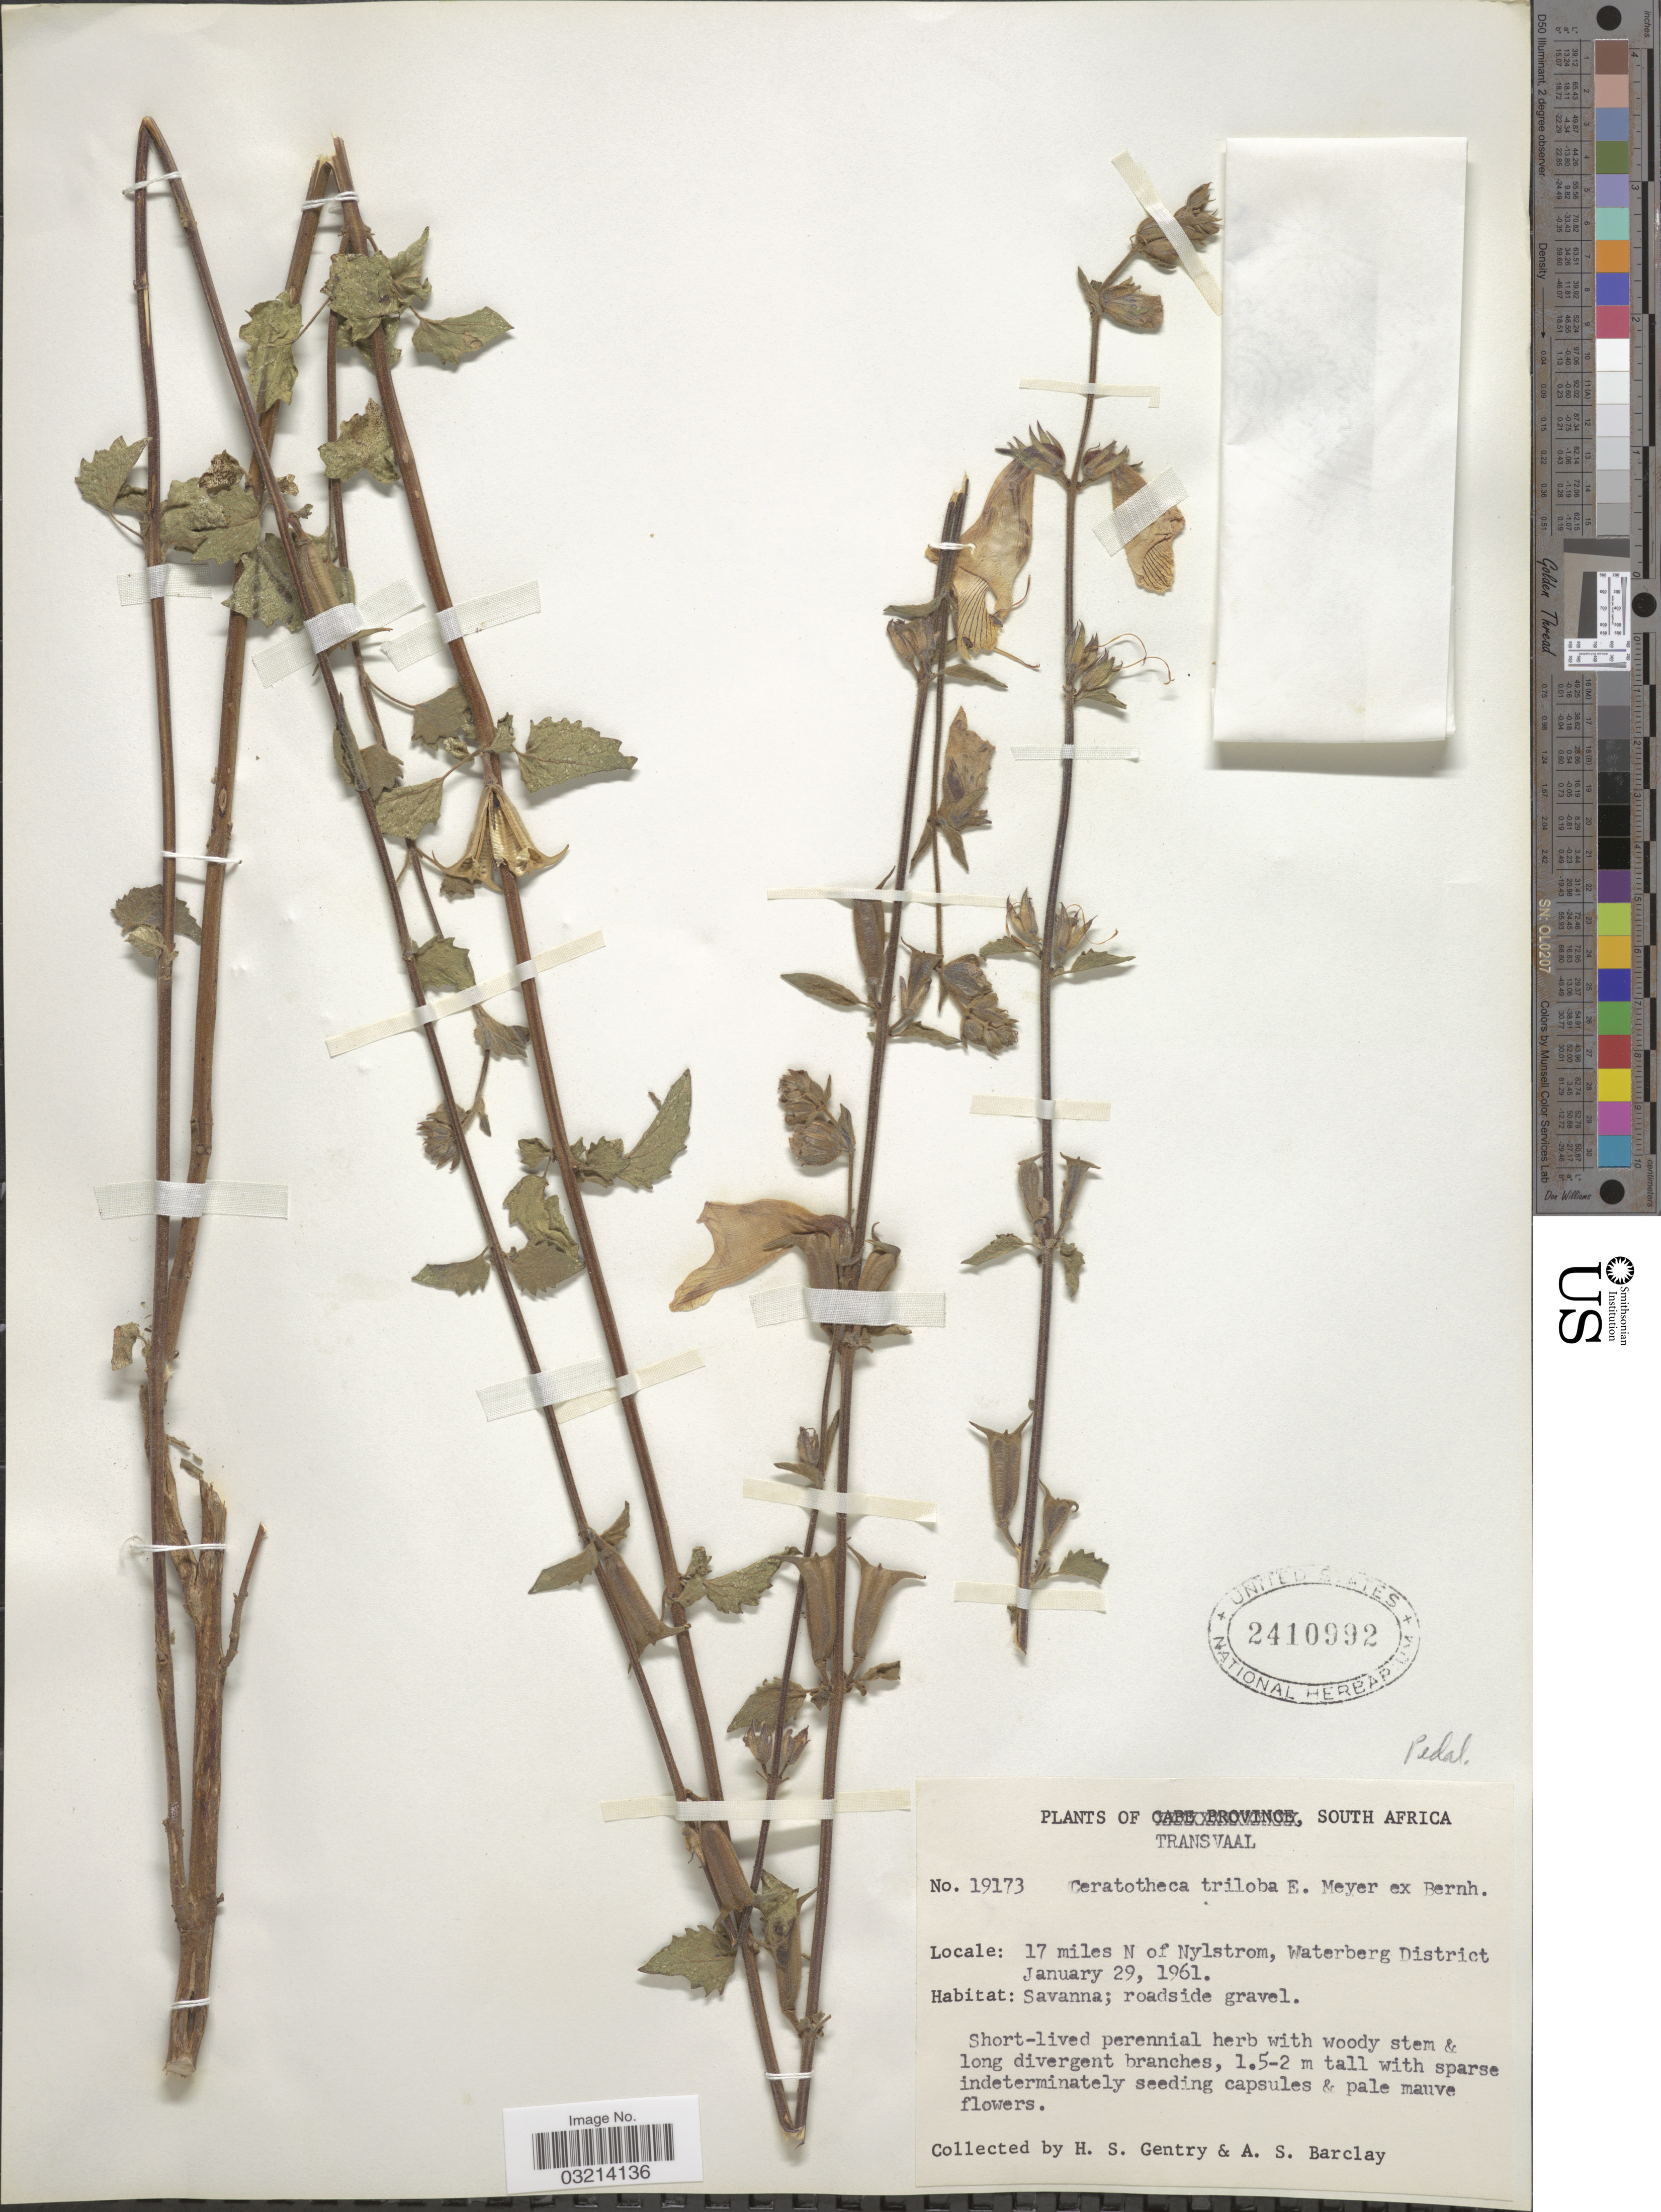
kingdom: Plantae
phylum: Tracheophyta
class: Magnoliopsida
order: Lamiales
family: Pedaliaceae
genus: Ceratotheca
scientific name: Ceratotheca triloba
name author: (Bernhardi) E. Mey. ex Hook. f.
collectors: H. S. Gentry & A. S. Barclay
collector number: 19173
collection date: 1961-01-29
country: South Africa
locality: Transvaal. 17 miles N of Nylstrom, Waterberg District.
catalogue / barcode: US 2410992